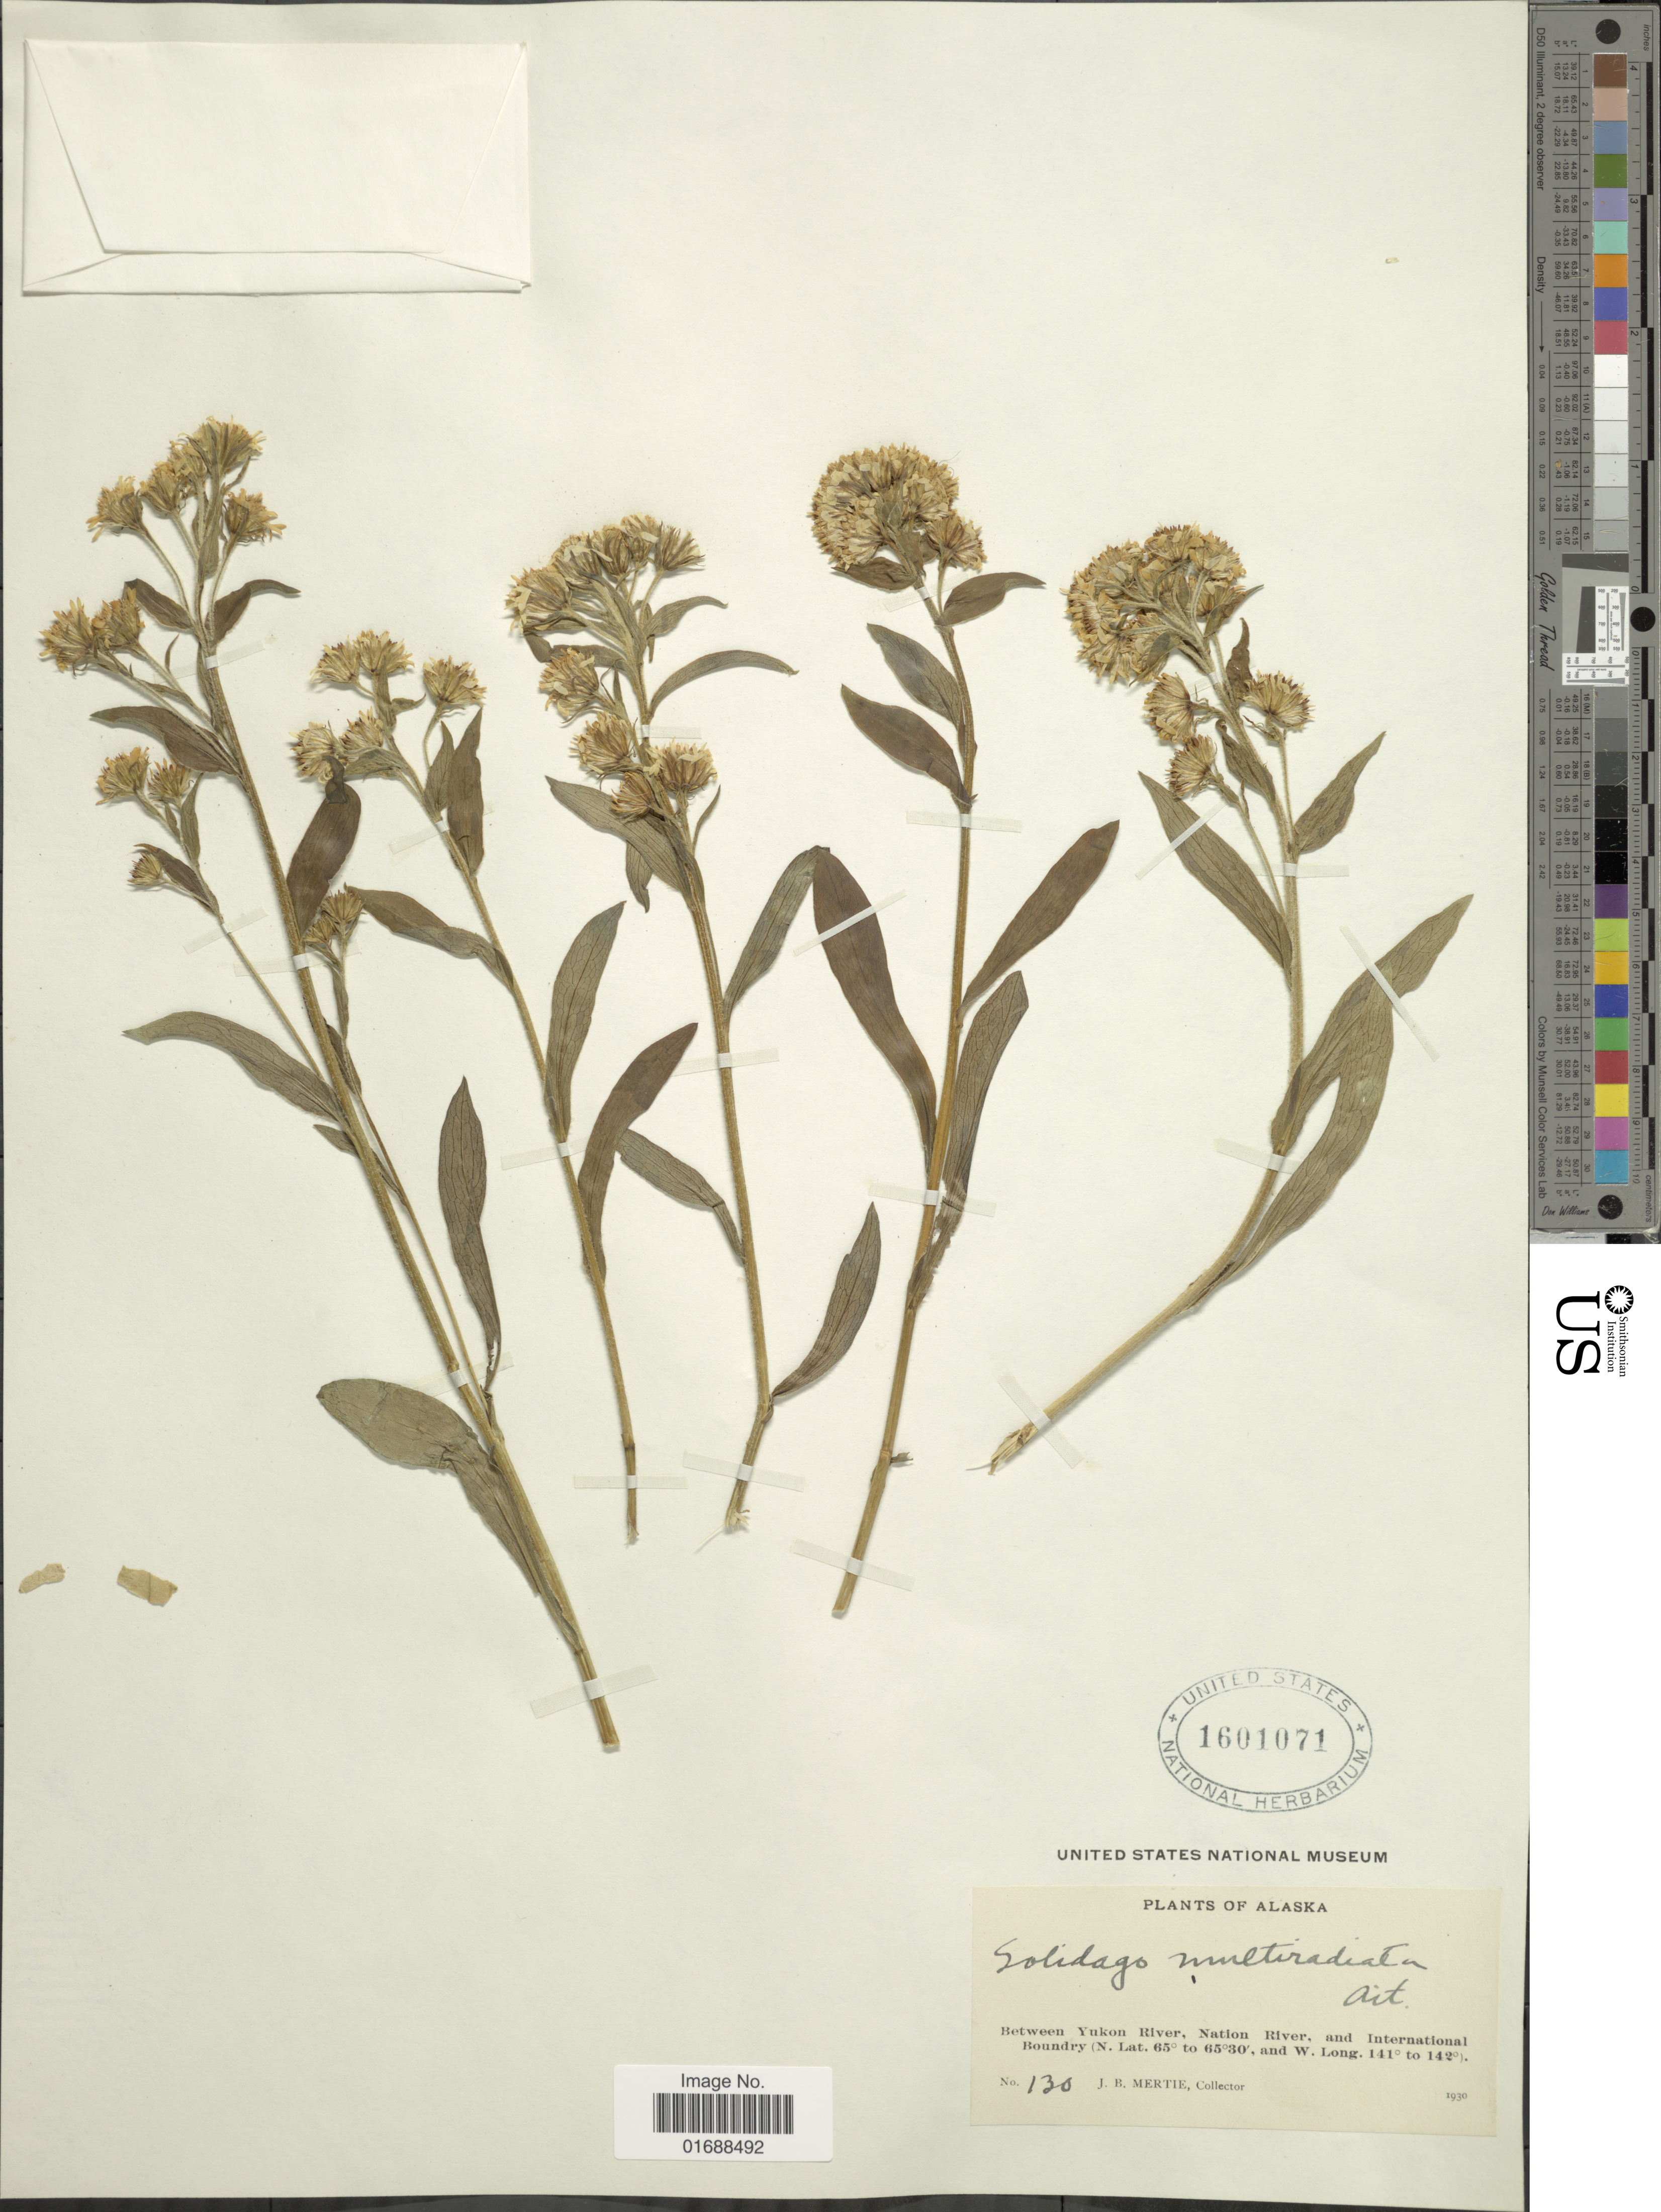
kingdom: Plantae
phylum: Tracheophyta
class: Magnoliopsida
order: Asterales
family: Asteraceae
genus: Solidago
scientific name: Solidago multiradiata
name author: Aiton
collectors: J. Mertie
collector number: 130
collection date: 1930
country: United States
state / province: Alaska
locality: Between Yukon River, Nation River, and Internationa; Roundry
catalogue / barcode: US 1601071